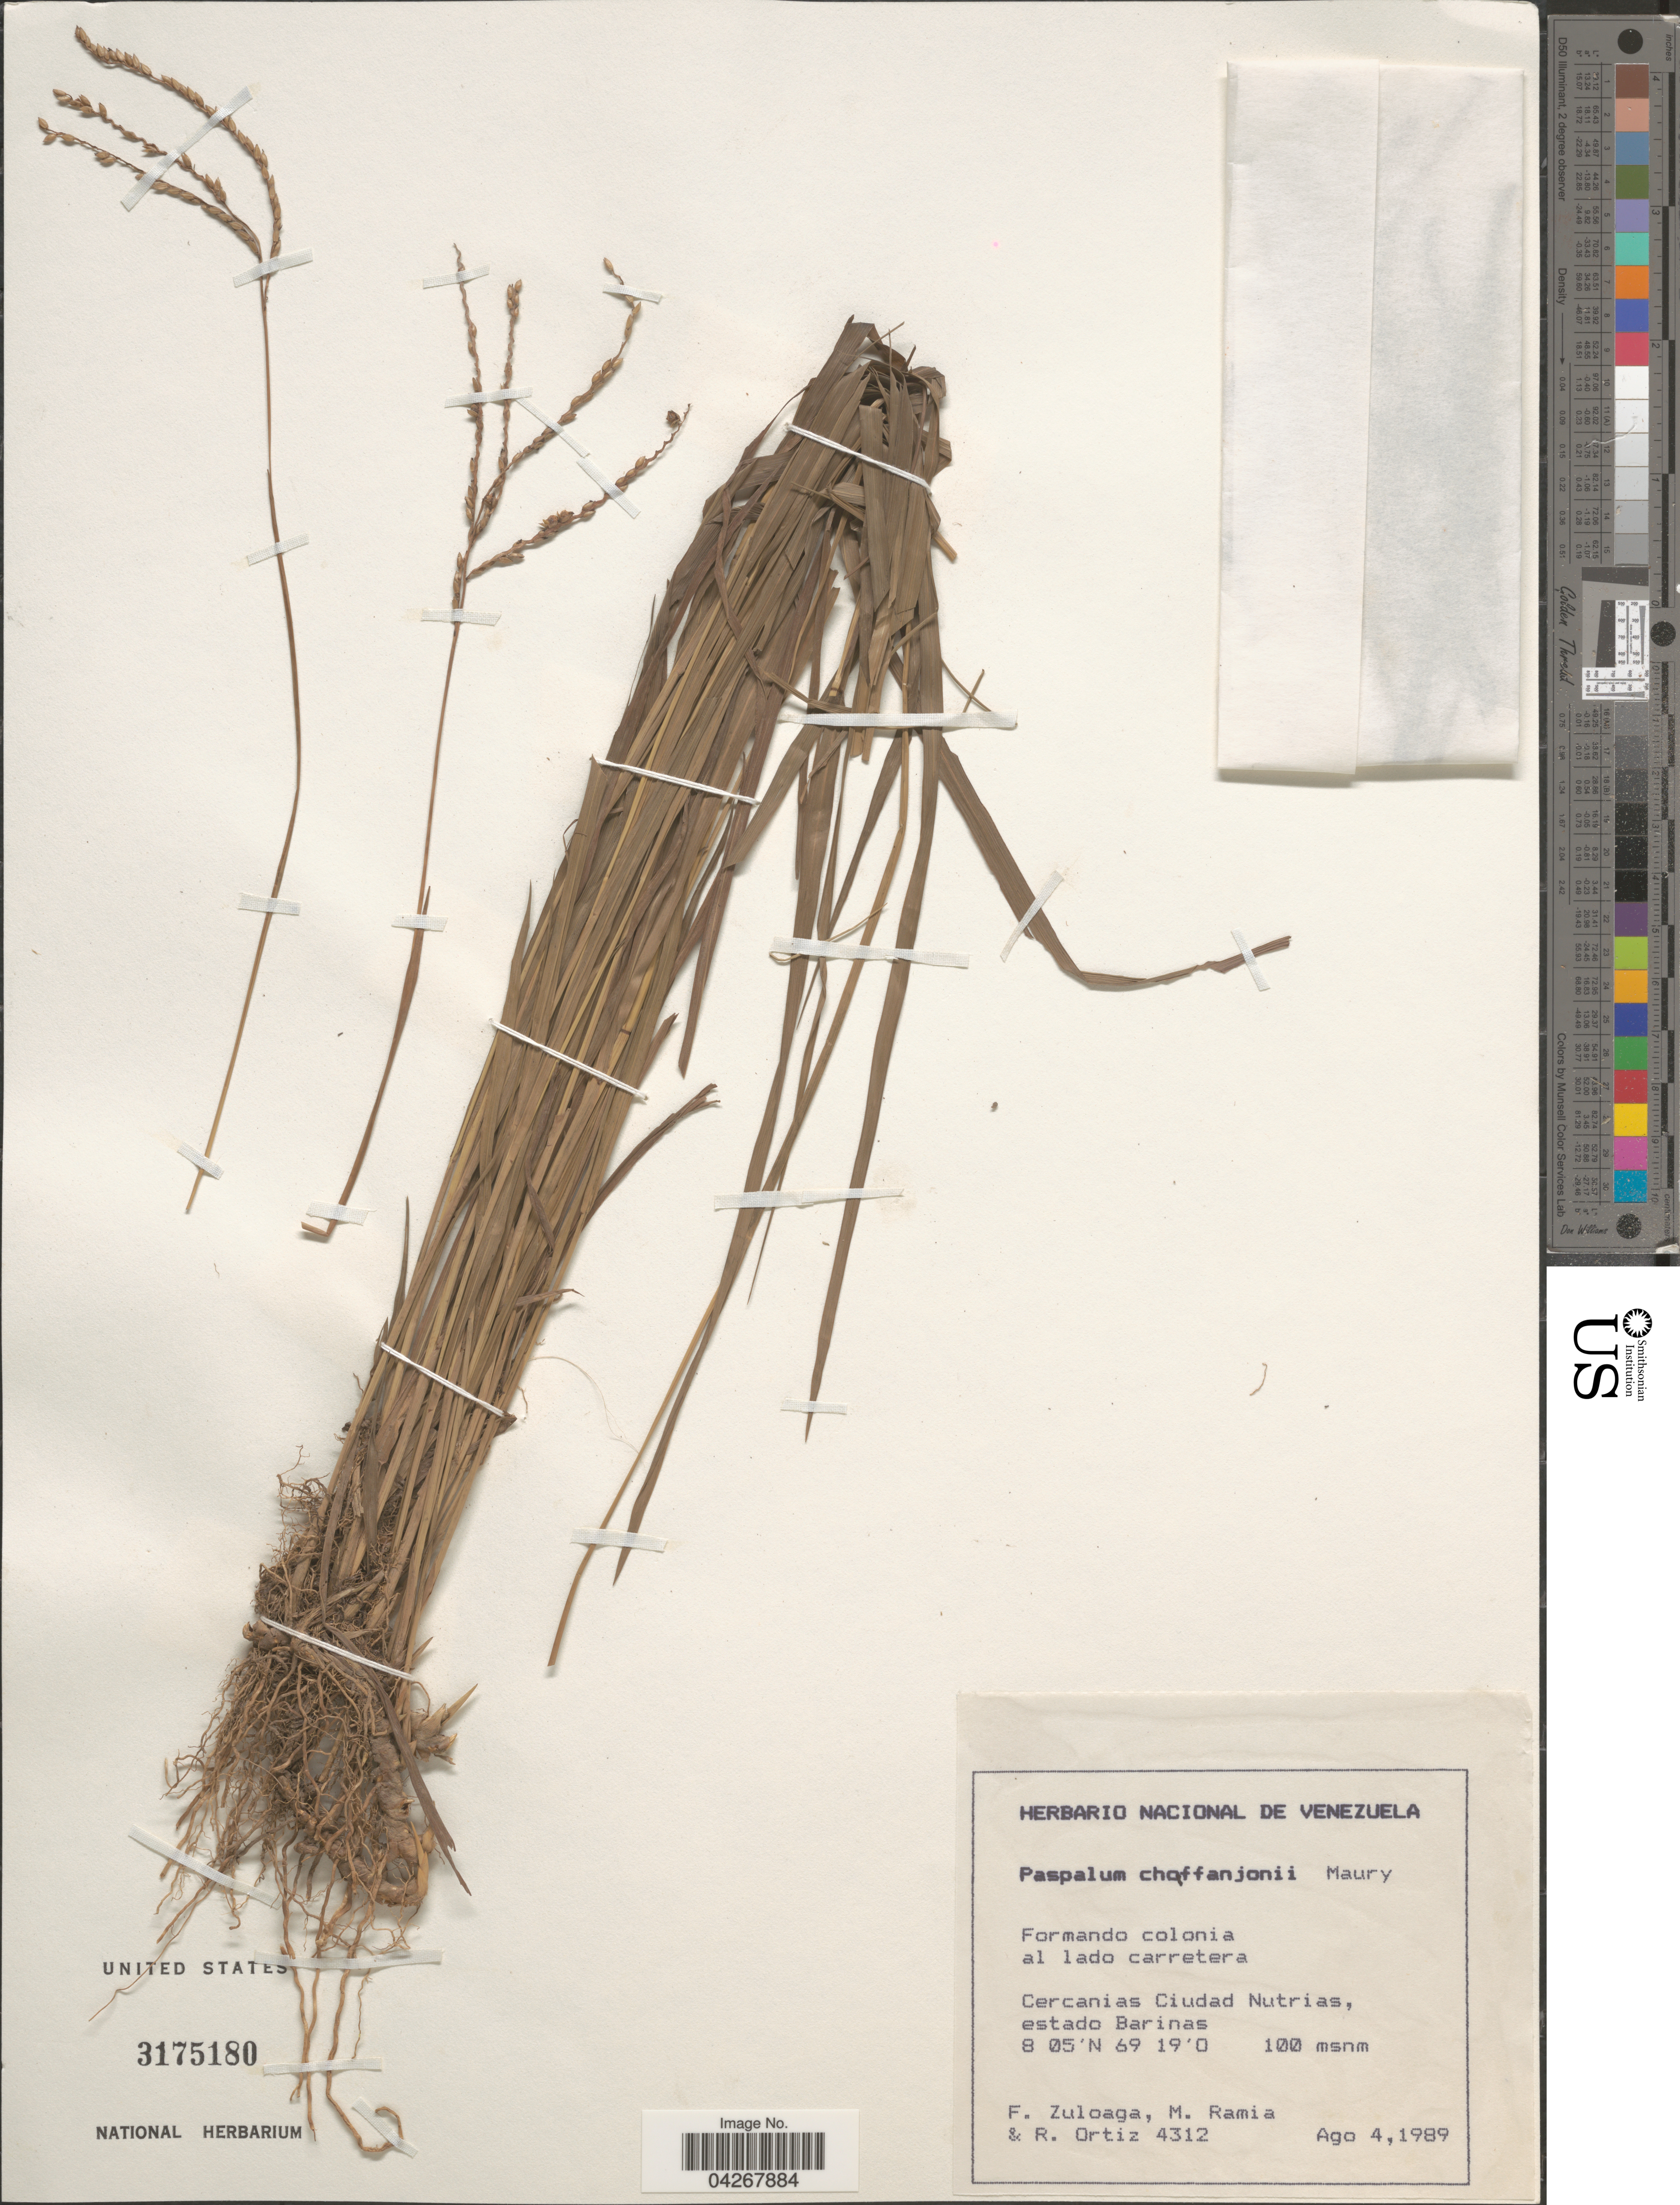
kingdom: Plantae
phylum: Tracheophyta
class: Liliopsida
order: Poales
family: Poaceae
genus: Paspalum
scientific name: Paspalum chaffanjonii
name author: Maury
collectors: F. Zuloaga, M. Ramia & R. Ortiz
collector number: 4312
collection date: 1989-08-04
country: Venezuela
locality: Formando colonia al lado carretera. Cercanias Ciudad Nutrias, estado Barinas.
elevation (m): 100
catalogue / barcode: US 3175180